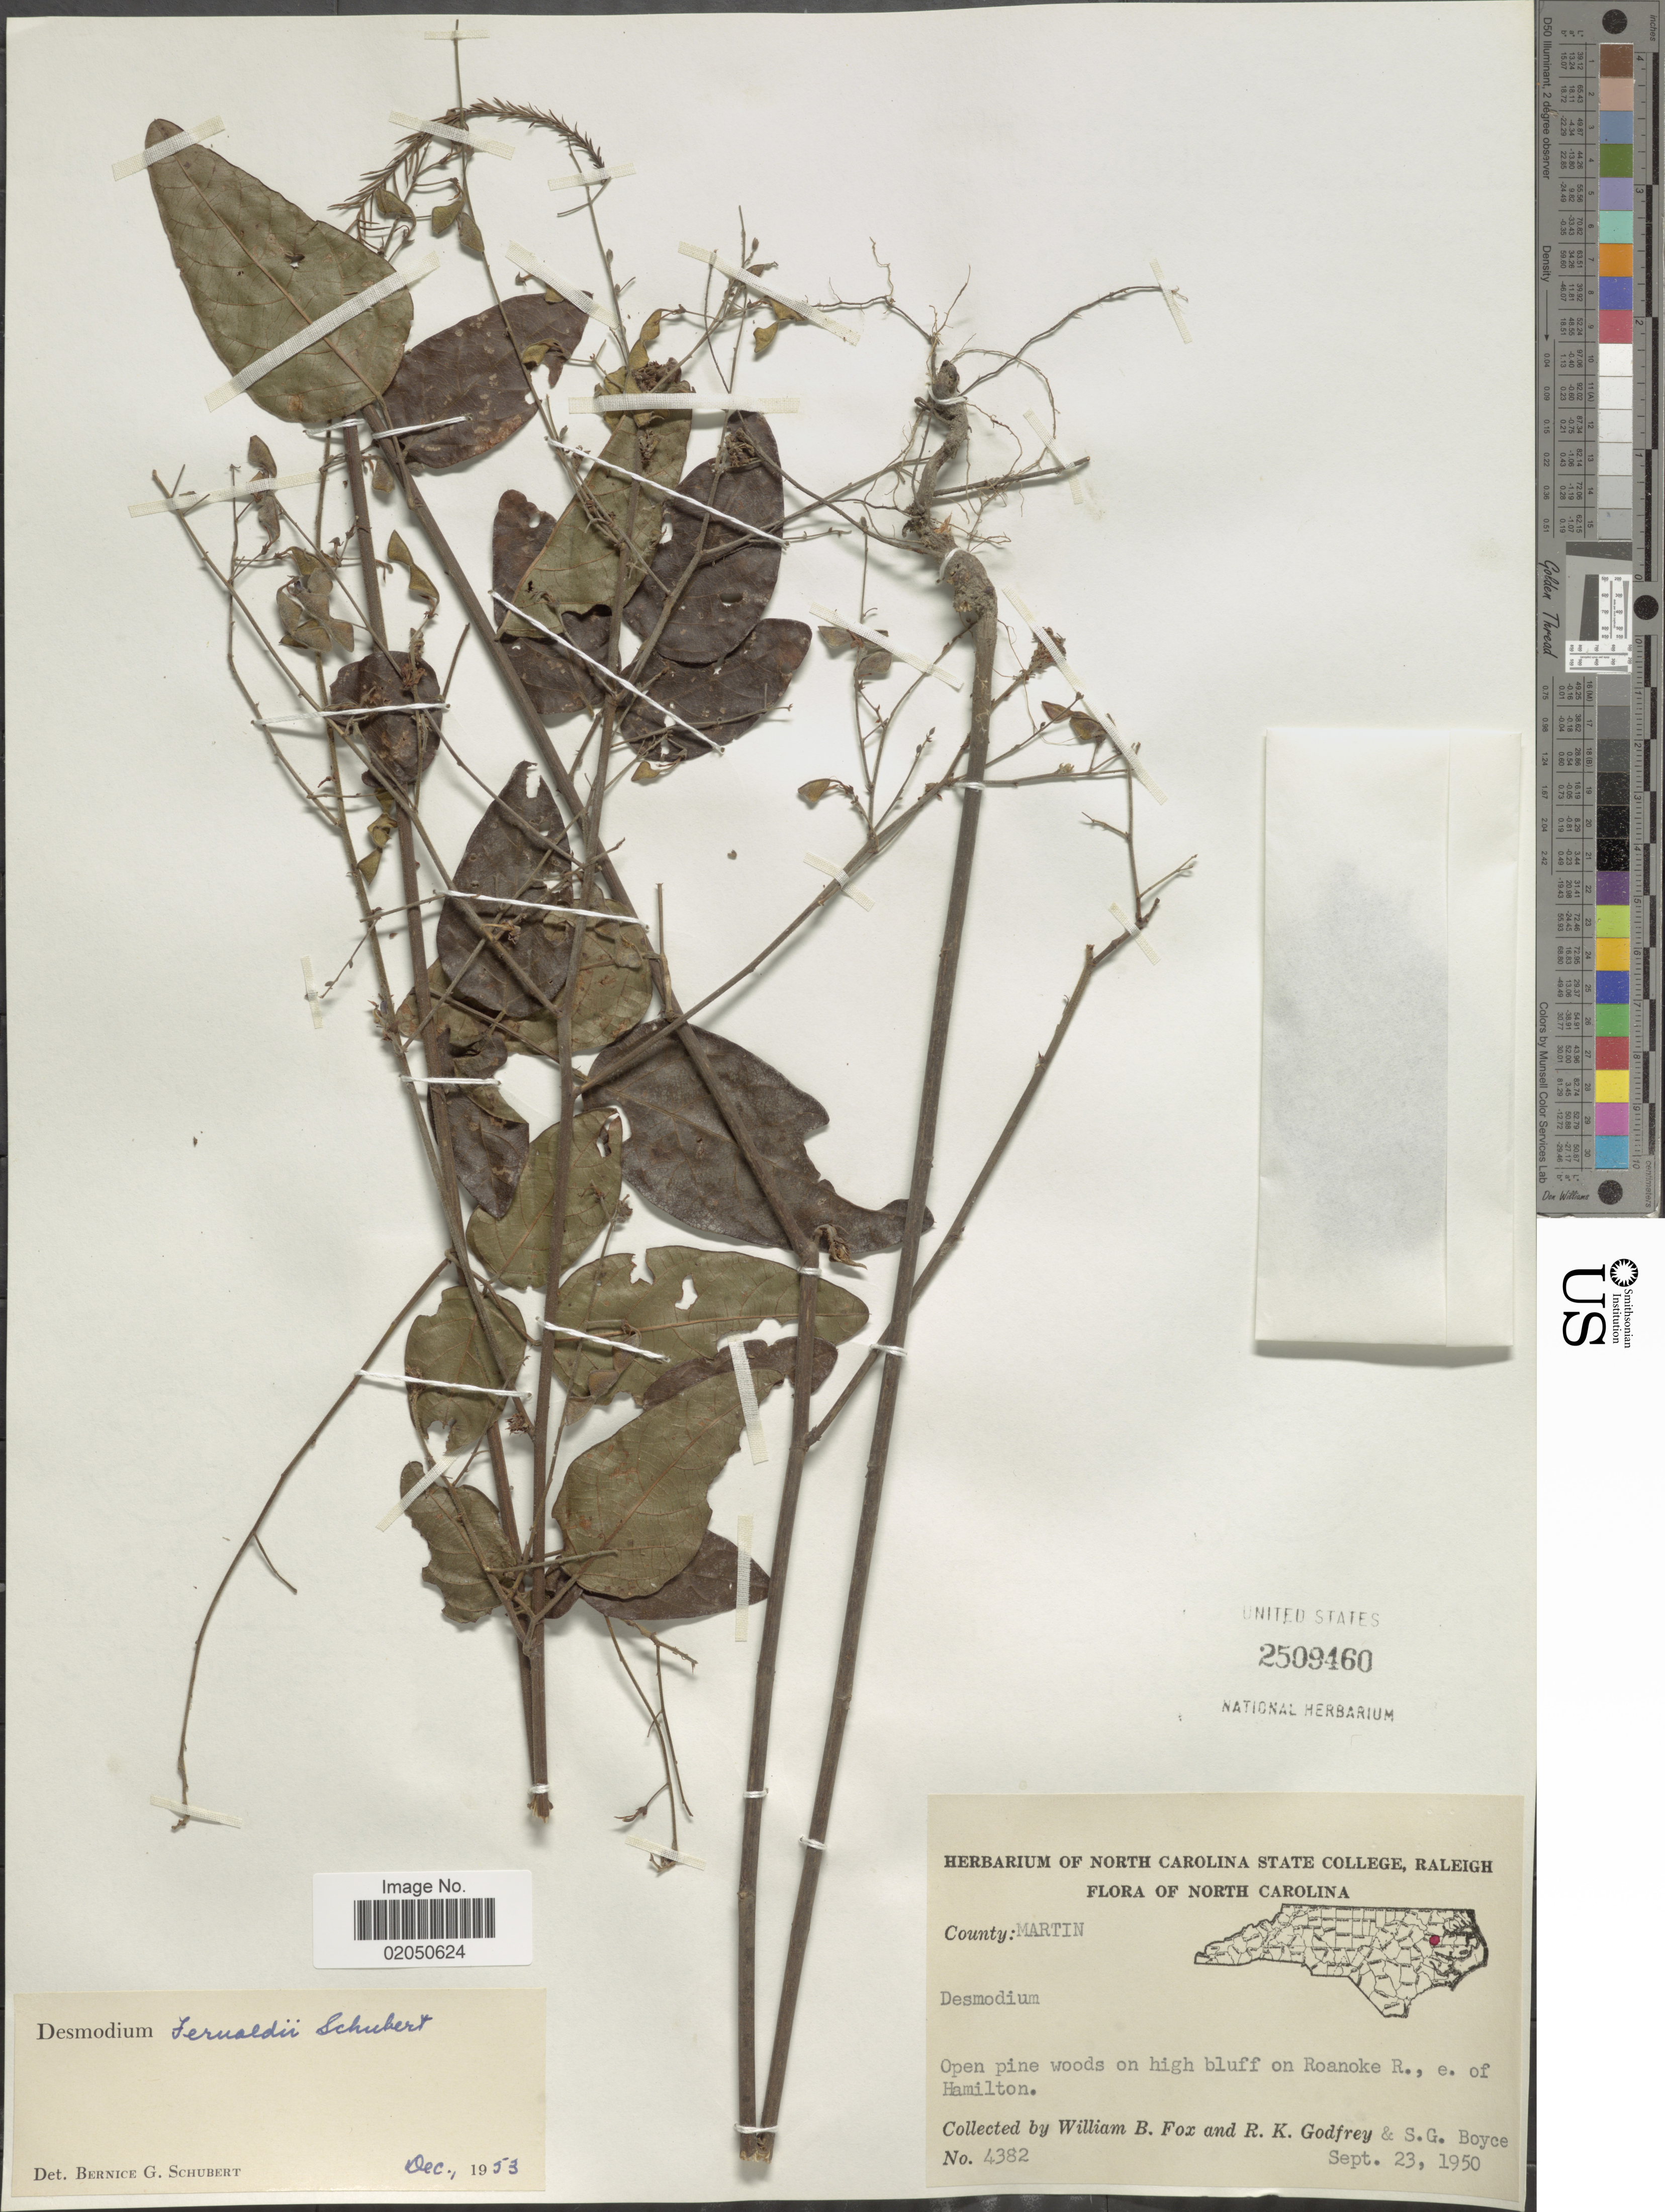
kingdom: Plantae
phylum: Tracheophyta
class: Magnoliopsida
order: Fabales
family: Fabaceae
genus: Desmodium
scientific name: Desmodium fernaldii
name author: B.G. Schub.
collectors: W. B. Fox, R. K. Godfrey & S. Boyce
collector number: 4382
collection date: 1950-09-23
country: United States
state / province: North Carolina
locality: County: Martin, Open pine woods on high bluff on Roanoke R., e of Hamilton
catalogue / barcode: US 2509460